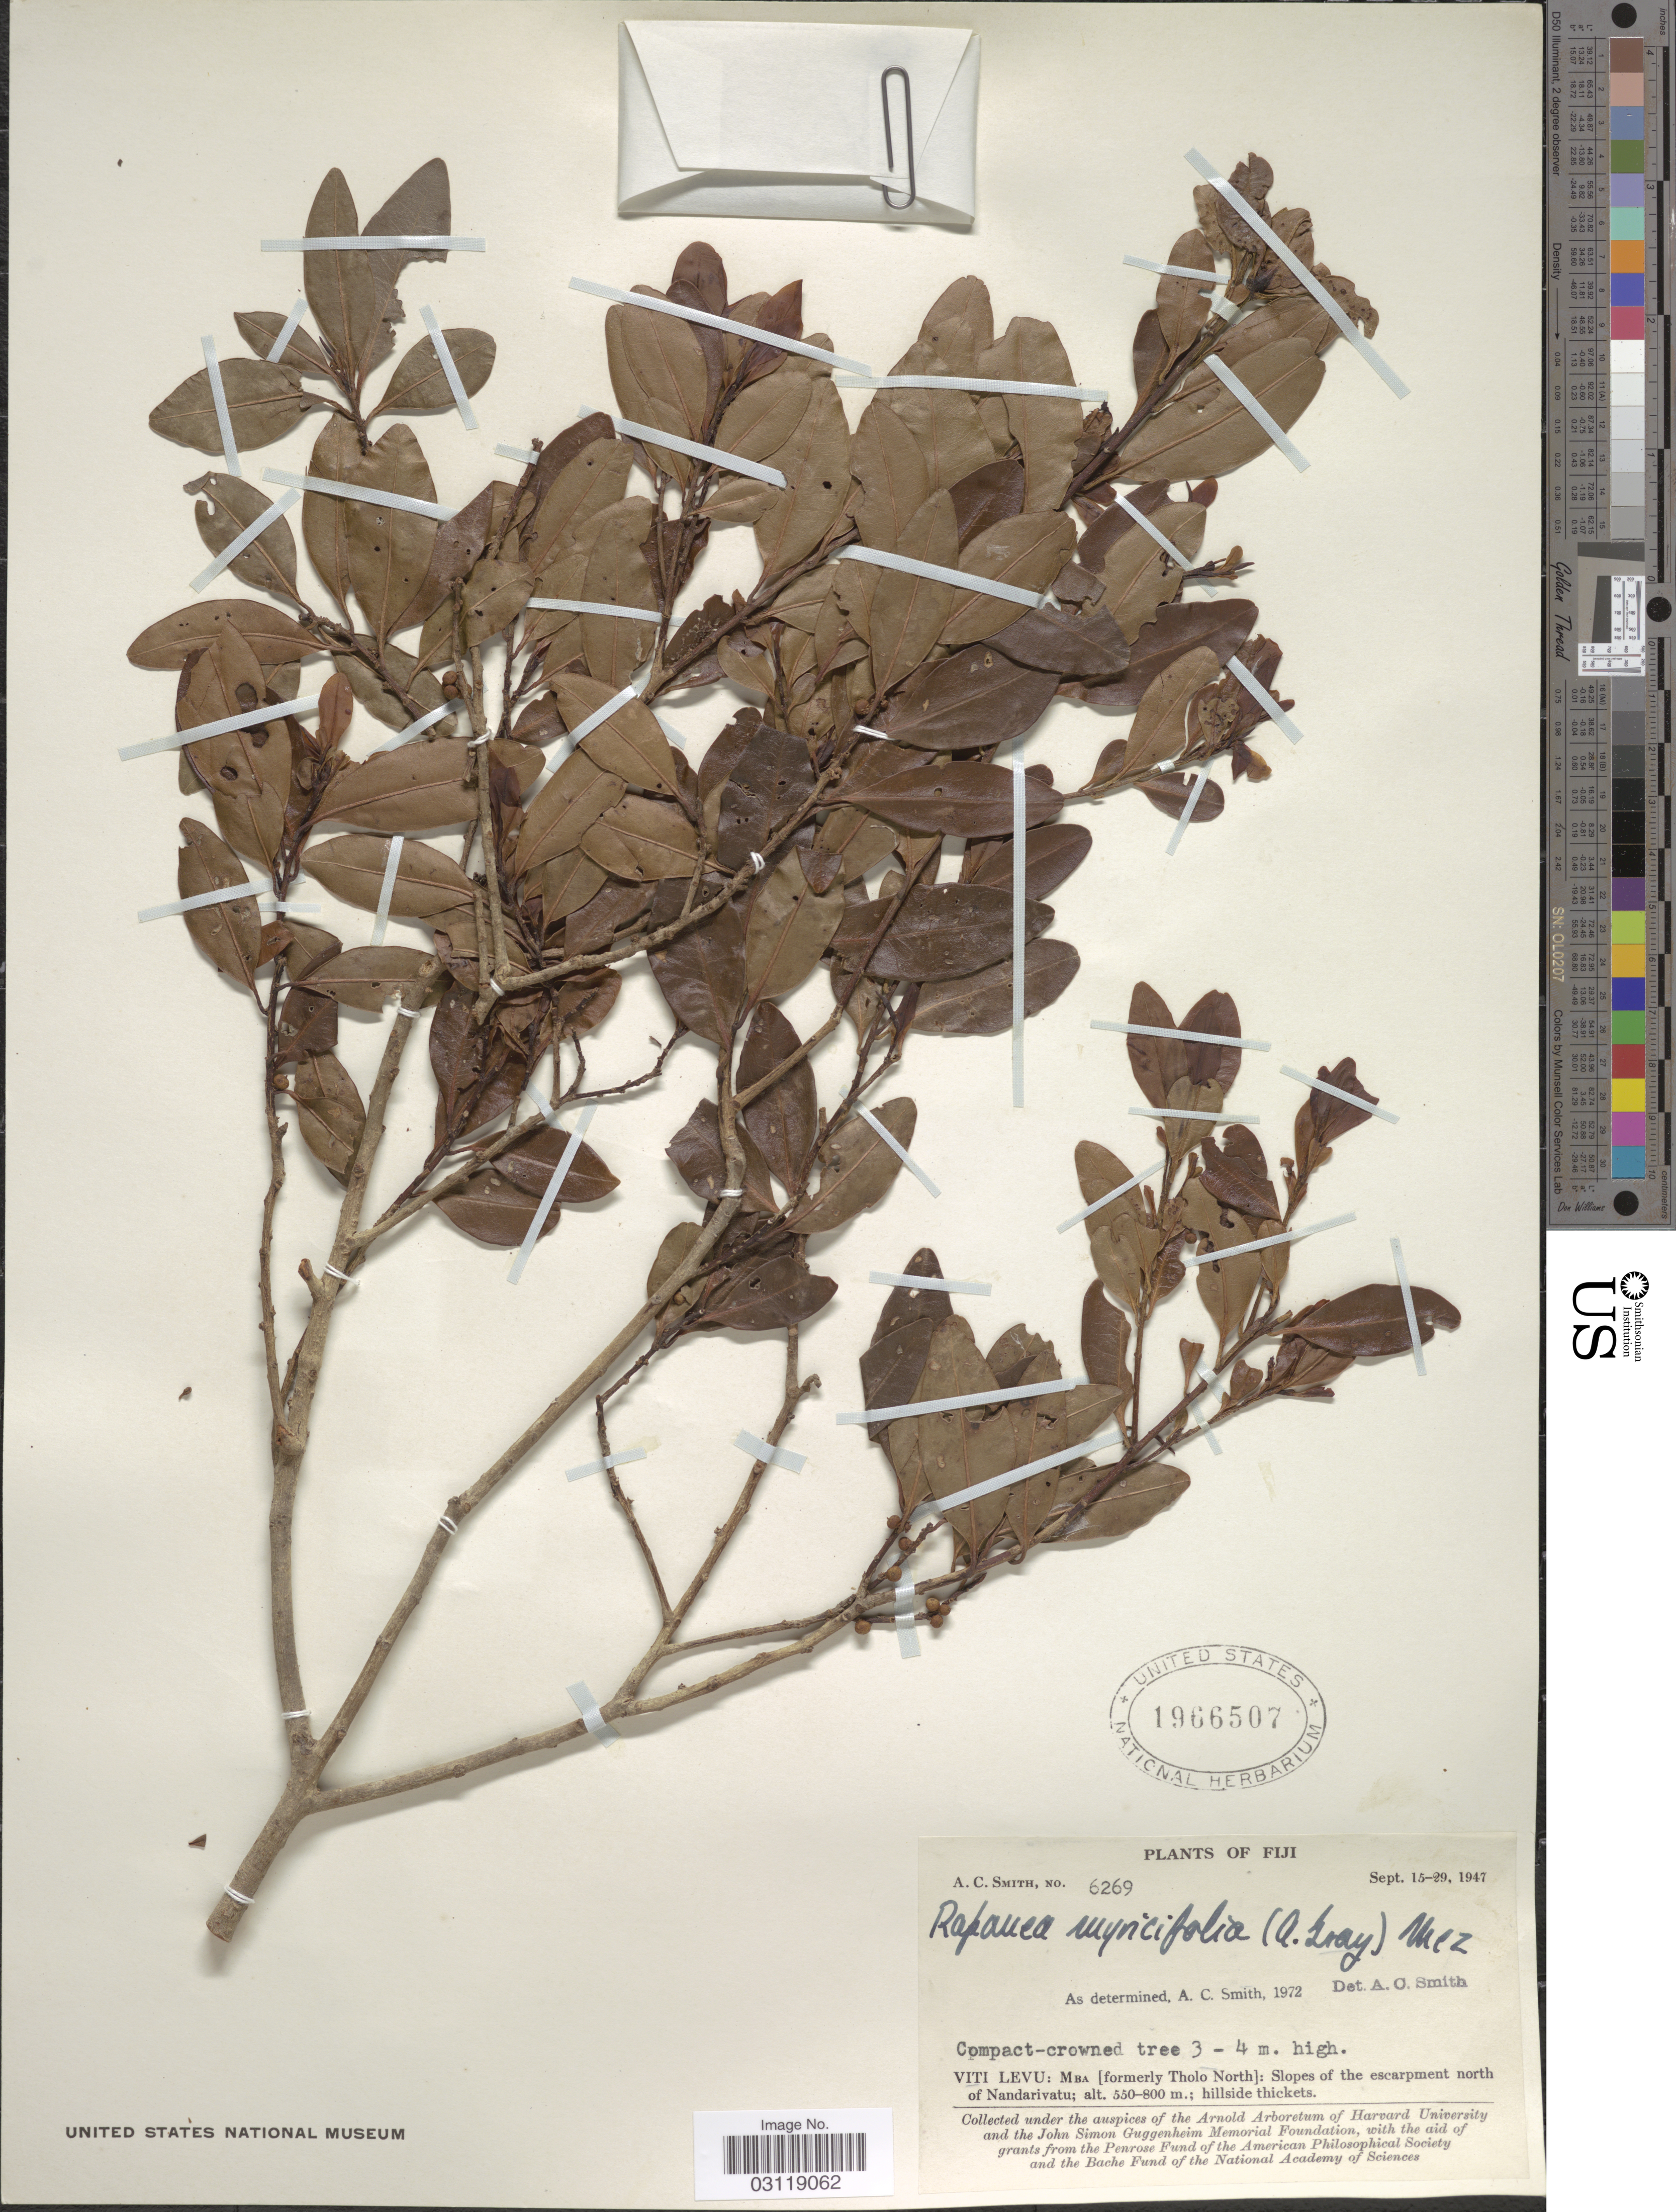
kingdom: Plantae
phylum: Tracheophyta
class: Magnoliopsida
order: Ericales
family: Primulaceae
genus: Rapanea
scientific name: Rapanea myricifolia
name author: (A. Gray) Mez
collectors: A. C. Smith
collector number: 6269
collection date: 1947-09-15/1947-09-29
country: Fiji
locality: Viti Levu: Mba [formerly Tholo North]: Slopes of the escarpement north of Nandarivatu.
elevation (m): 550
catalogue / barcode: US 1966507